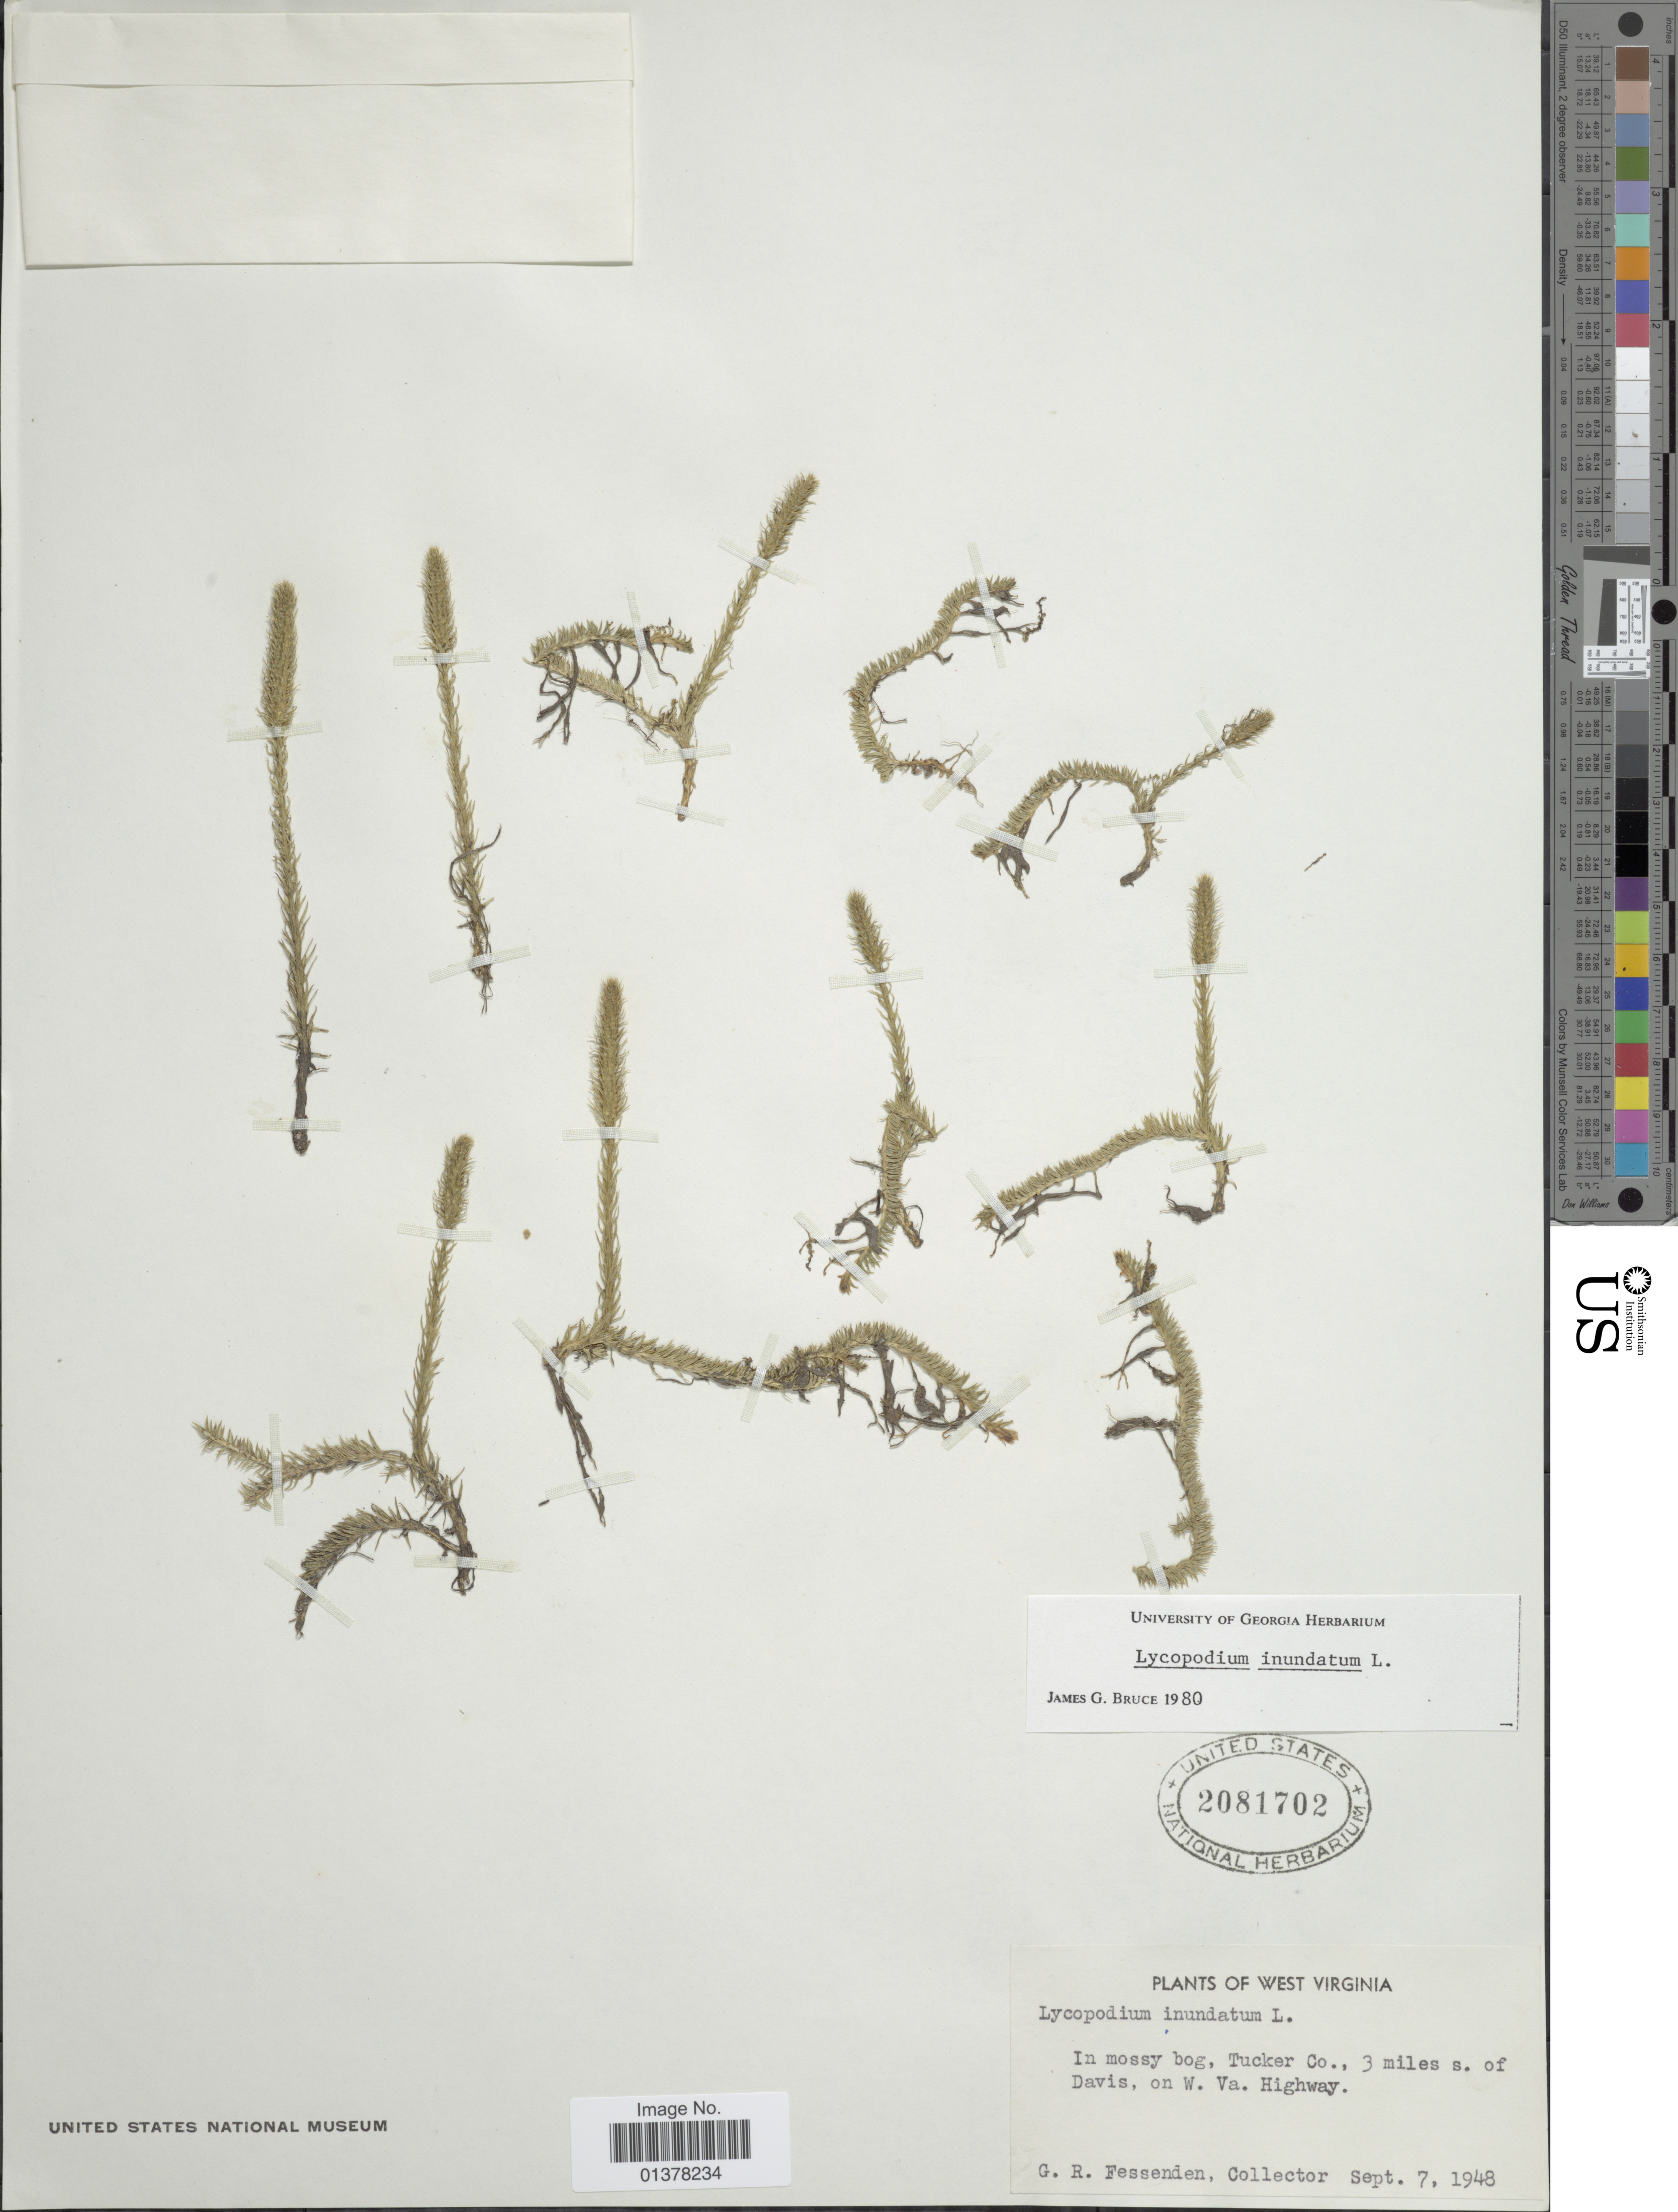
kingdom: Plantae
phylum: Tracheophyta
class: Lycopodiopsida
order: Lycopodiales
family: Lycopodiaceae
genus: Lycopodiella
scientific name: Lycopodiella inundata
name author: (L.) Holub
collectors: G. Fessenden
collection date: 1949-09-07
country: United States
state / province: West Virginia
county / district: Tucker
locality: In mossy bog Tucker Co., 3miles s of Davis on W. Va. Highway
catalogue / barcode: US 2081702